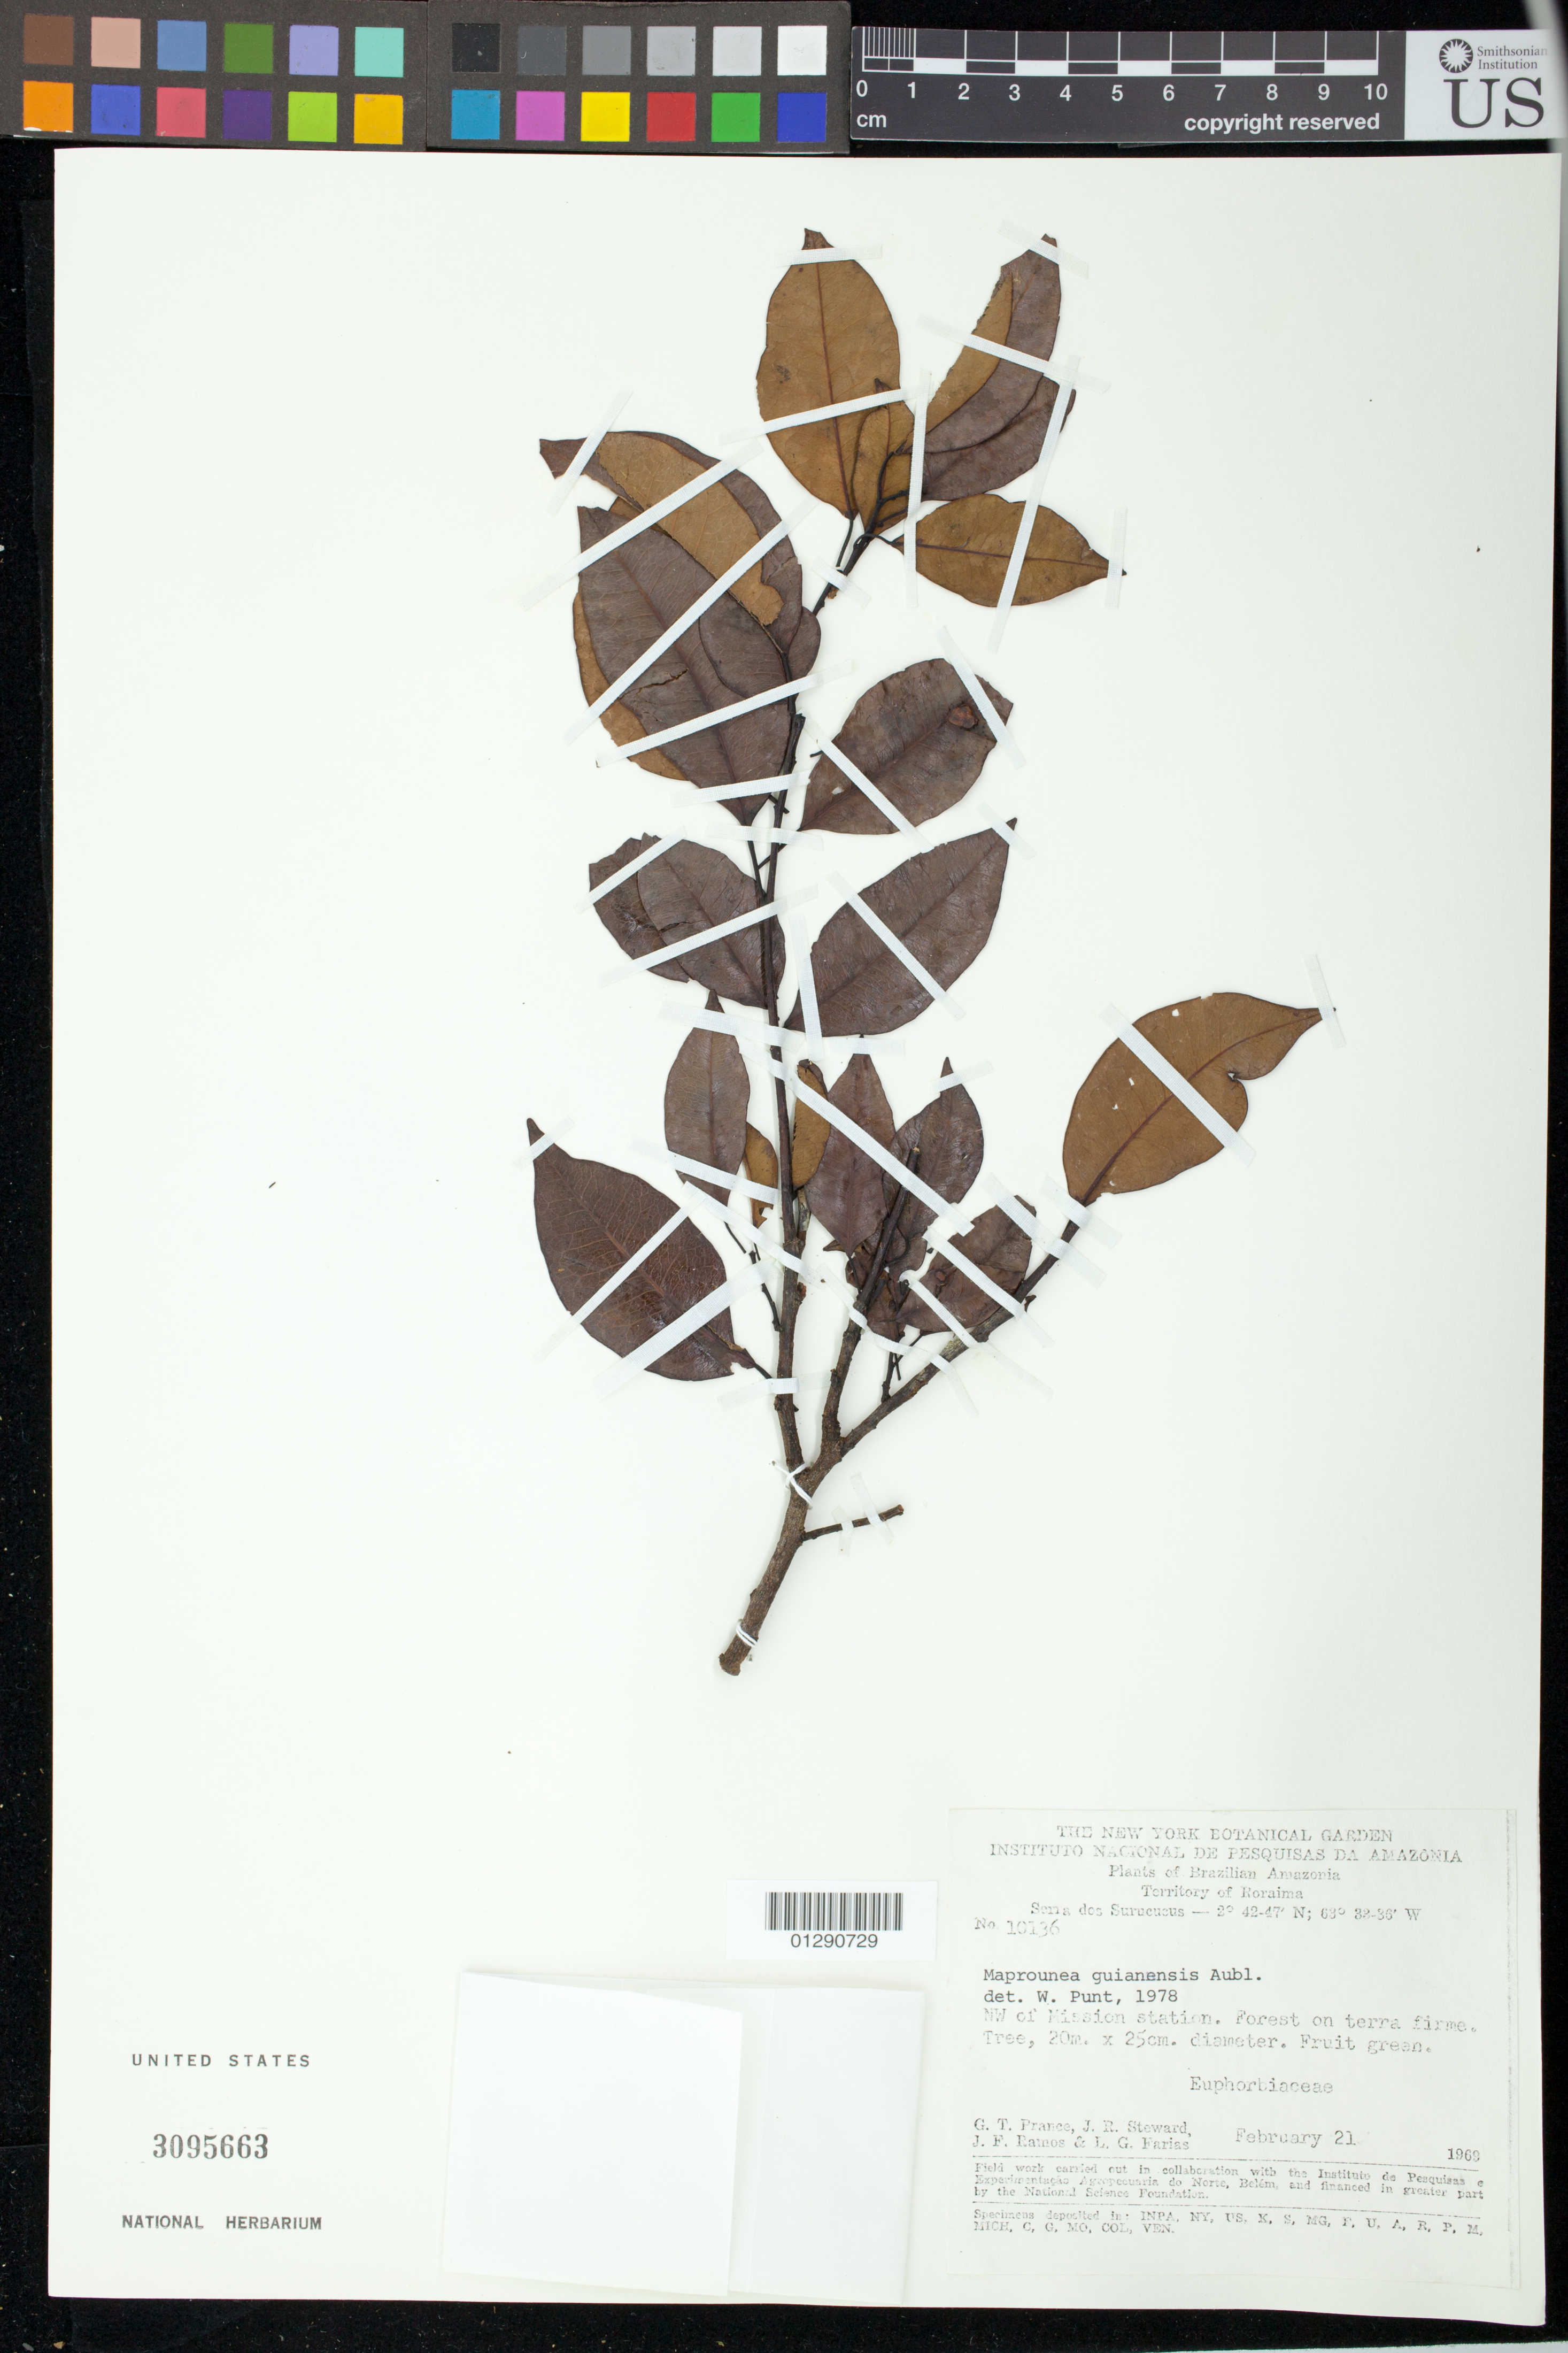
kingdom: Plantae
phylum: Tracheophyta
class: Magnoliopsida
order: Malpighiales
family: Euphorbiaceae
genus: Maprounea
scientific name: Maprounea guianensis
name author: Aubl.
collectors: G. T. Prance, J. R. Steward, J. F. Ramos & L. G. Farias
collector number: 10136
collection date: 1969-02-21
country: Brazil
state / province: Roraima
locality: Serra dos Surucusus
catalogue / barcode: US 3095663